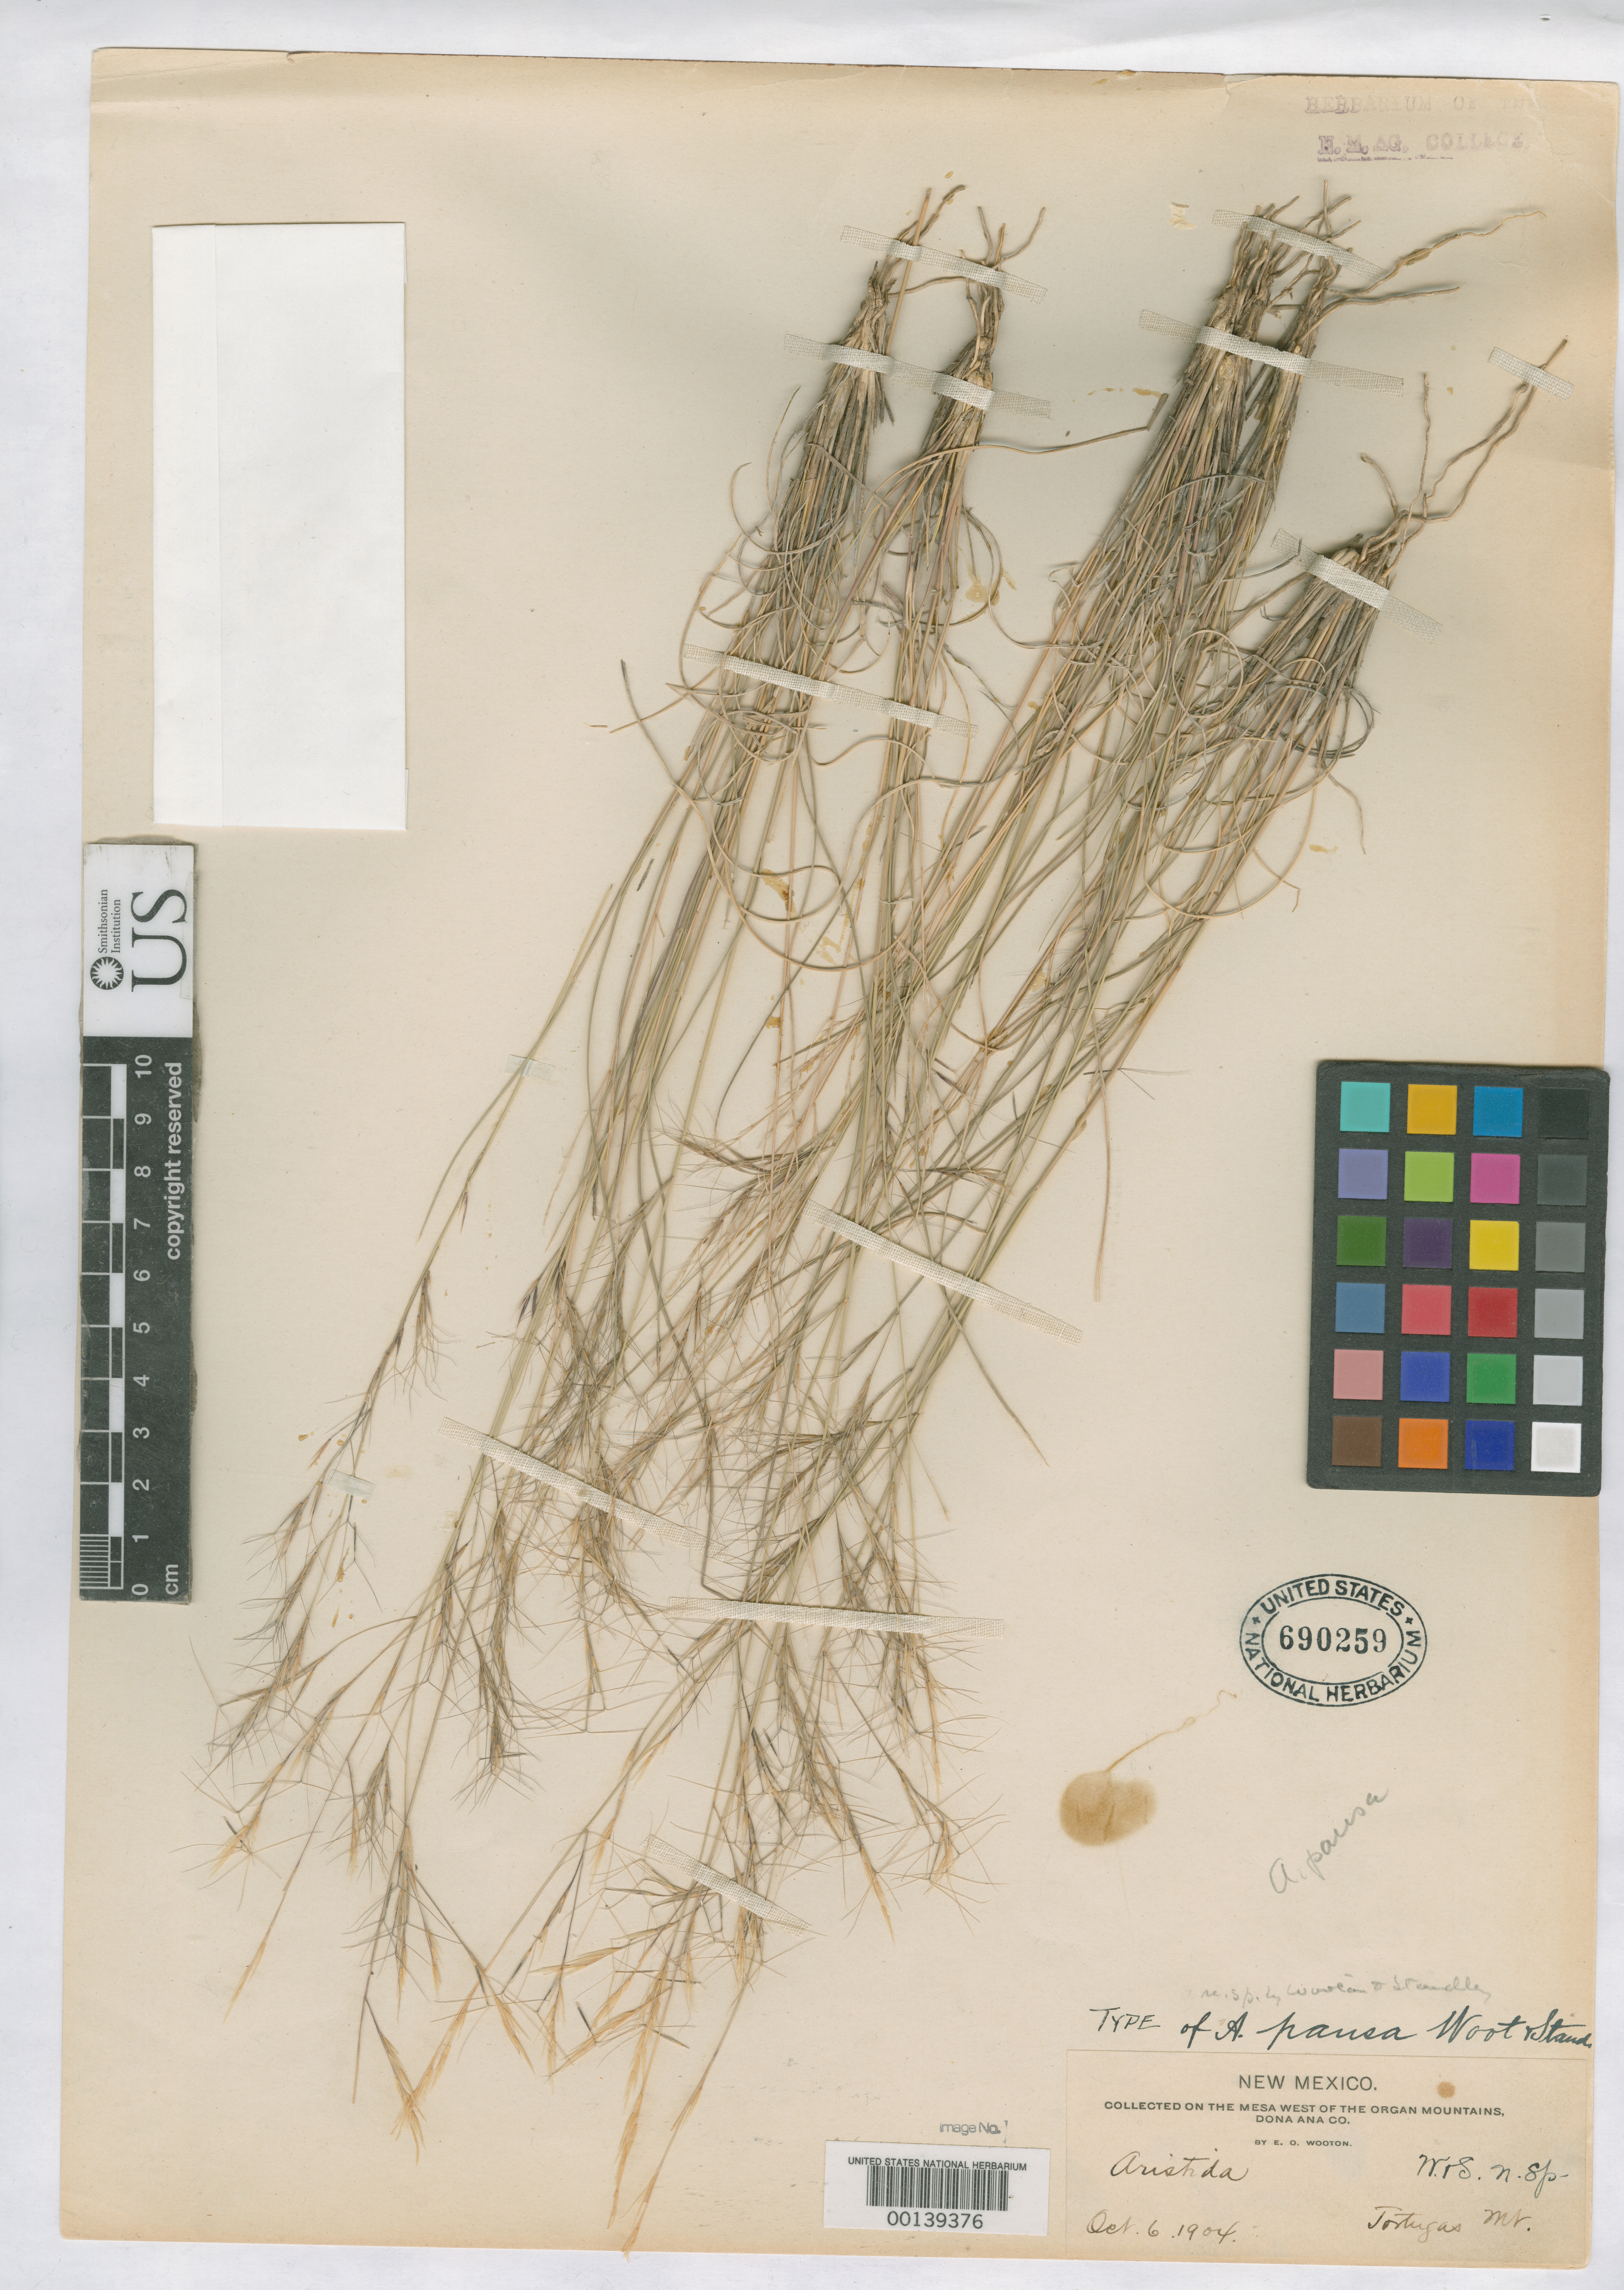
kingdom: Plantae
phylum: Tracheophyta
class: Liliopsida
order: Poales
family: Poaceae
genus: Aristida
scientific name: Aristida pansa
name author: Wooton & Standl.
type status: Holotype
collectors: E. O. Wooton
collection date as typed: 06 Oct 1904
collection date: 1904-10-06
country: United States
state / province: New Mexico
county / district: Dona Ana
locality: Mesa W of Organ Mtns., Tortugas Mountain.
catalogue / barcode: US 690259